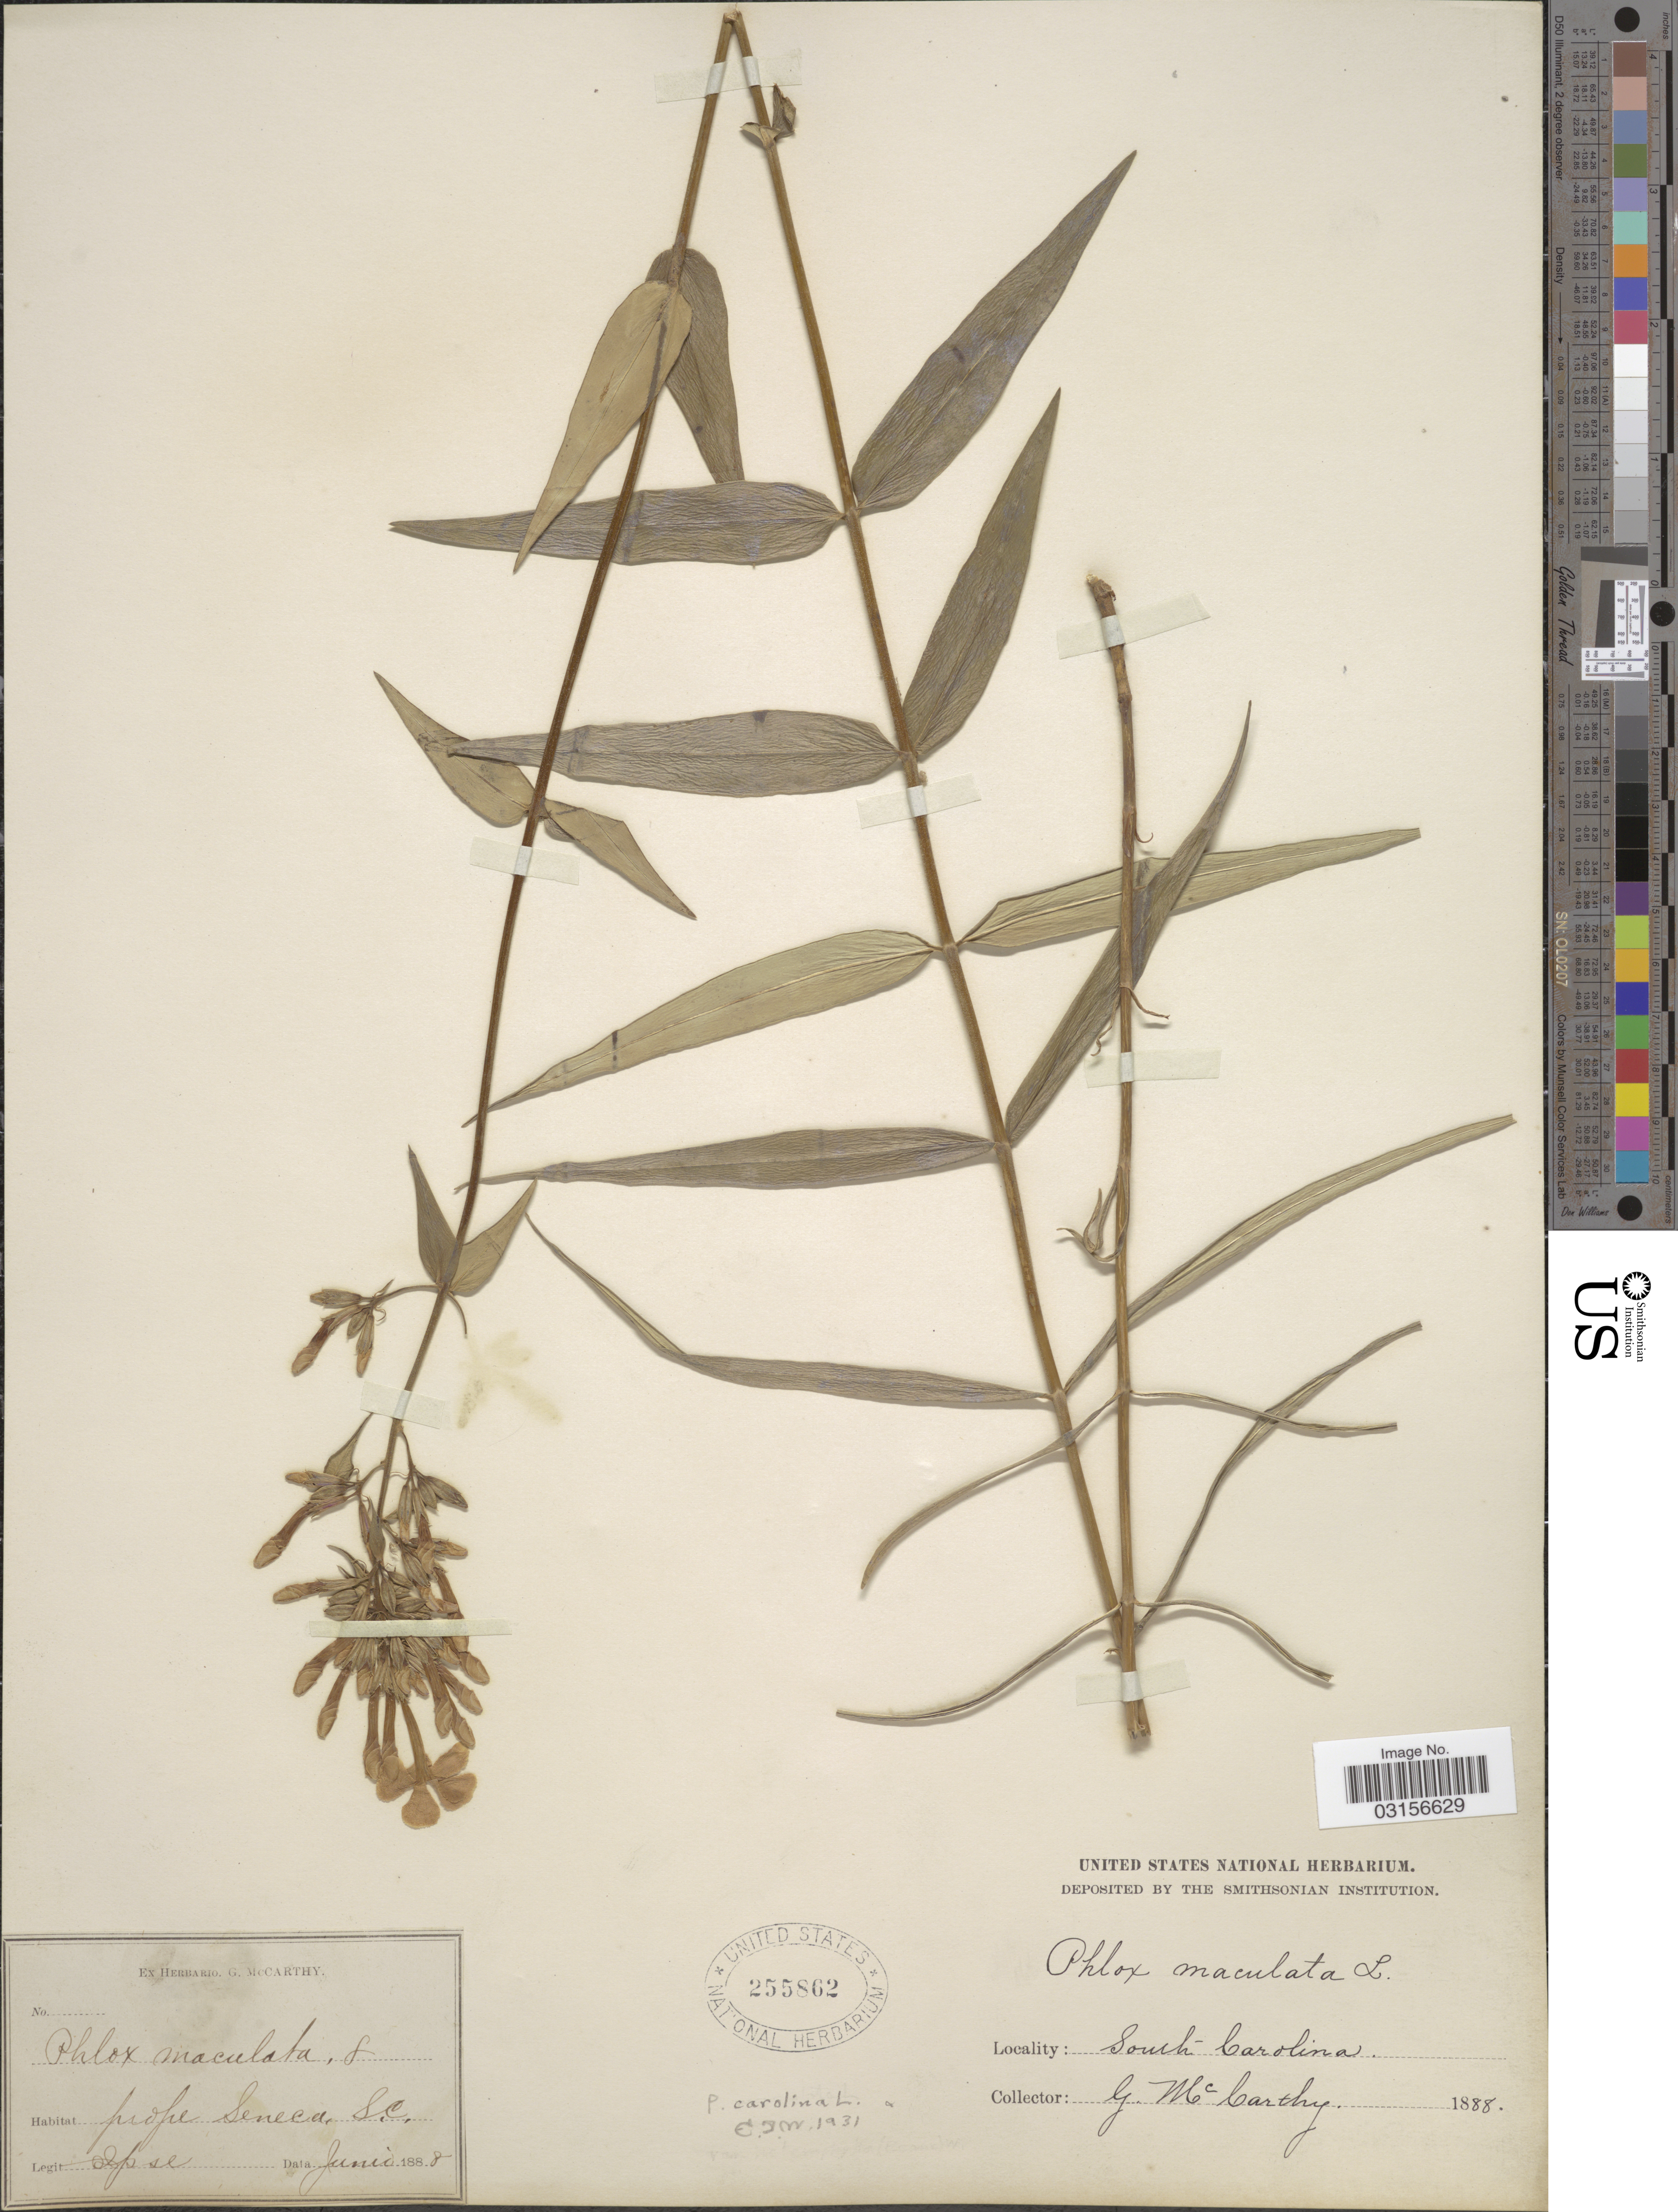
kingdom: Plantae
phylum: Tracheophyta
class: Magnoliopsida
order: Ericales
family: Polemoniaceae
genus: Phlox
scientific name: Phlox carolina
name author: L.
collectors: G. McCarthy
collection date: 1888-06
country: United States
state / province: South Carolina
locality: Prope Seneca, S. C.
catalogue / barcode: US 255862